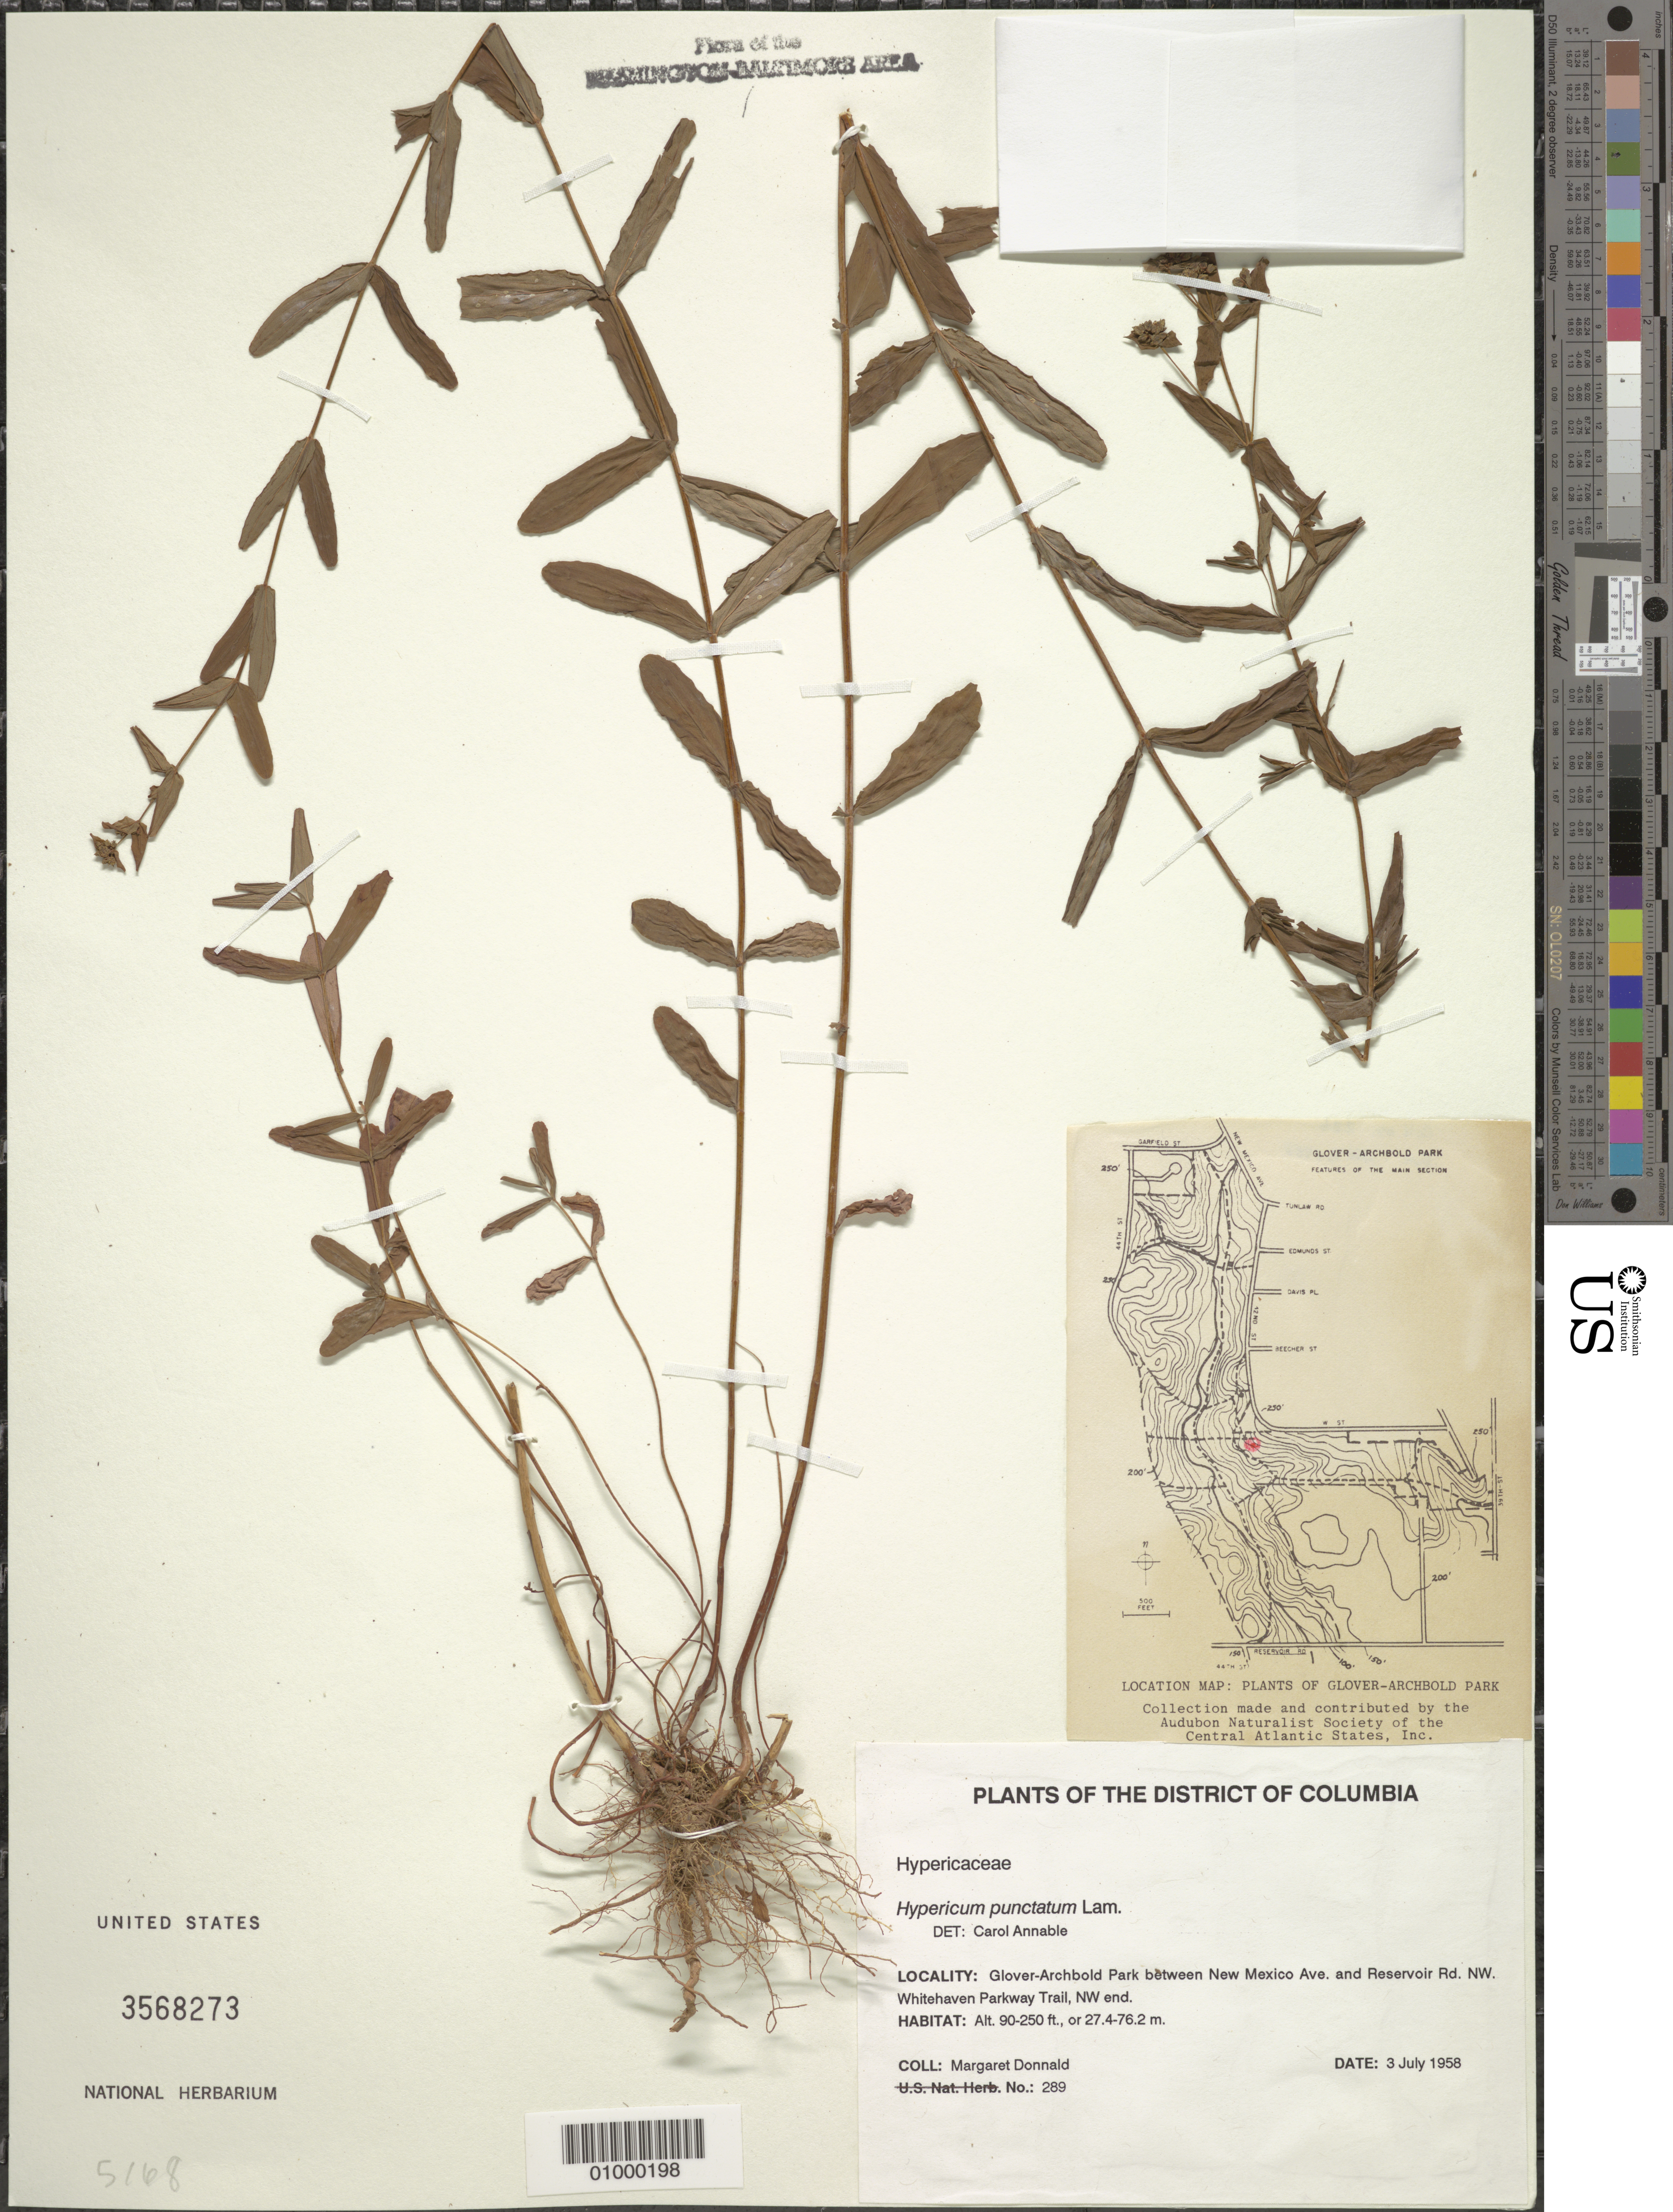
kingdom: Plantae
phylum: Tracheophyta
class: Magnoliopsida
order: Malpighiales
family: Hypericaceae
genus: Hypericum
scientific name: Hypericum punctatum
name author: Lam.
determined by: Haug, E., (UNITED STATES)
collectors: M. Donnald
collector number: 289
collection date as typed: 3 Jul 1958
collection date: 1958-07-03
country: United States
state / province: District of Columbia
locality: Glover-Archbold Park between New Mexico Avenue and Reservoir Road NW. Whitehaven Parkway Trail, NW end.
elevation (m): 27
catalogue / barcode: US 3568273